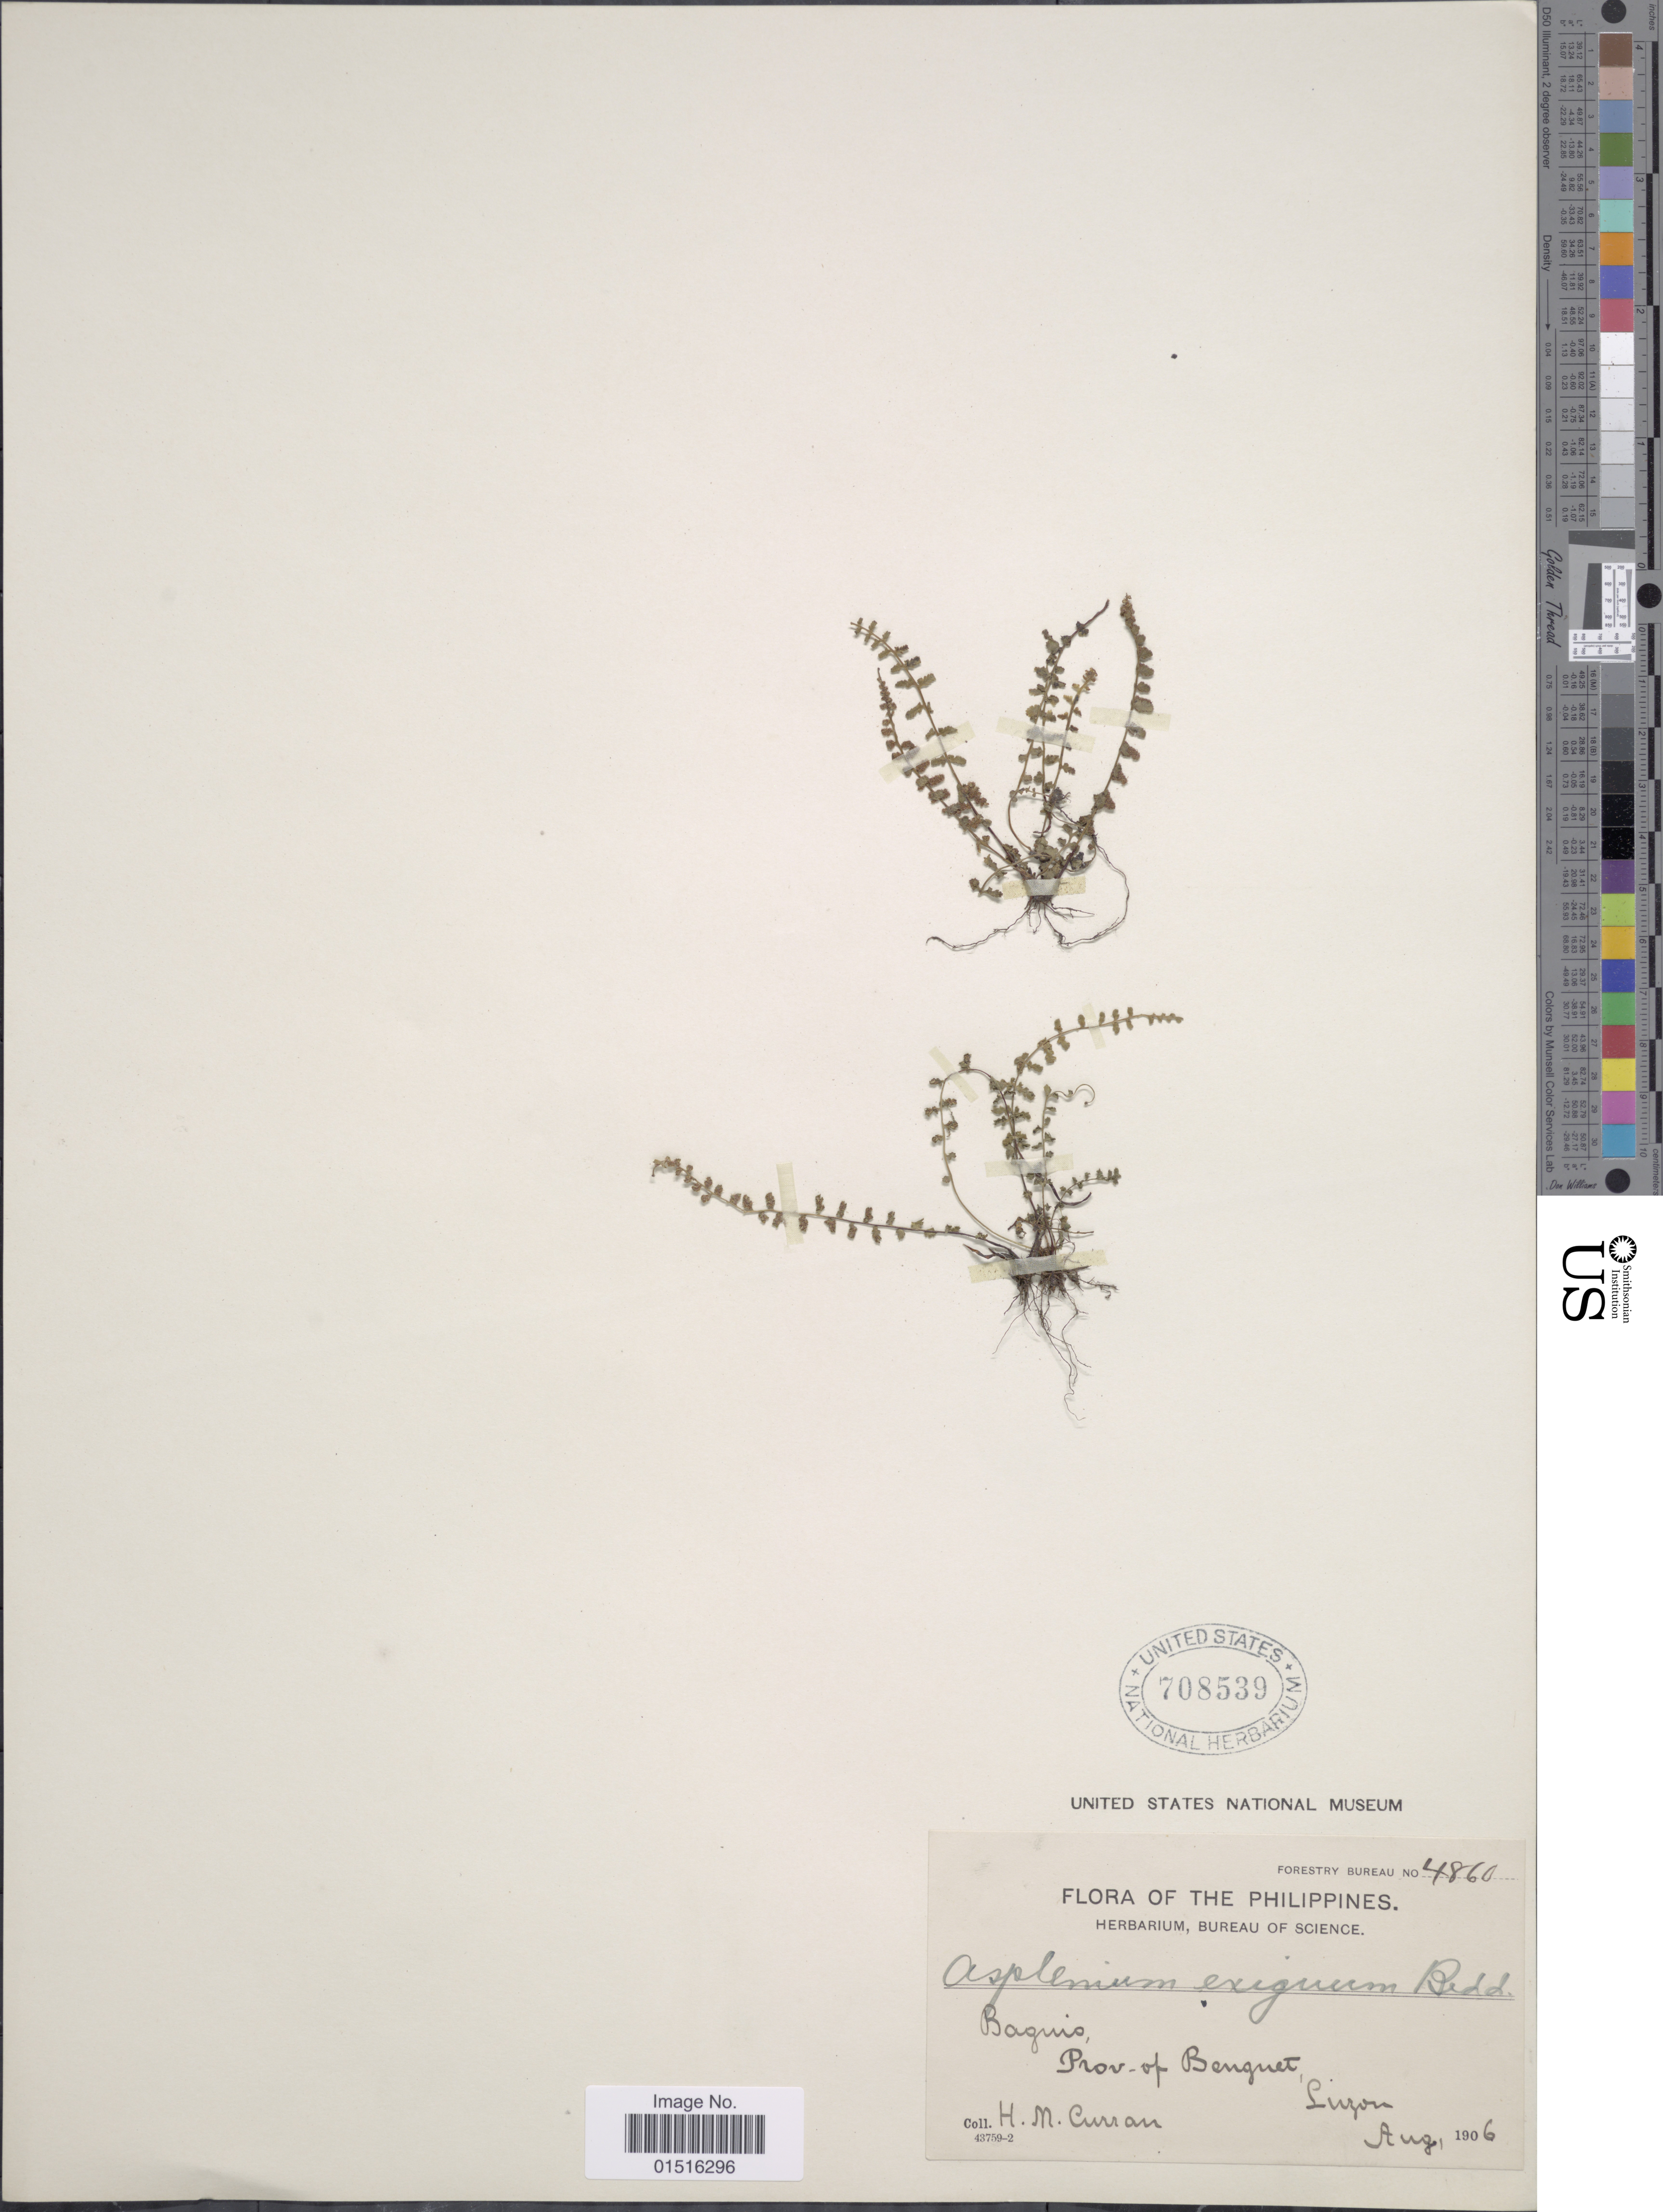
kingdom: Plantae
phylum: Tracheophyta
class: Polypodiopsida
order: Polypodiales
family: Aspleniaceae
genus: Asplenium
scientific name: Asplenium exiguum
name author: Bedd.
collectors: H. M. Curran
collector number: Forestry Bureau 4860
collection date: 1906-08-01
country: Philippines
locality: Bagino, Prov. of Benguet, Luzon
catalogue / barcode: US 708539